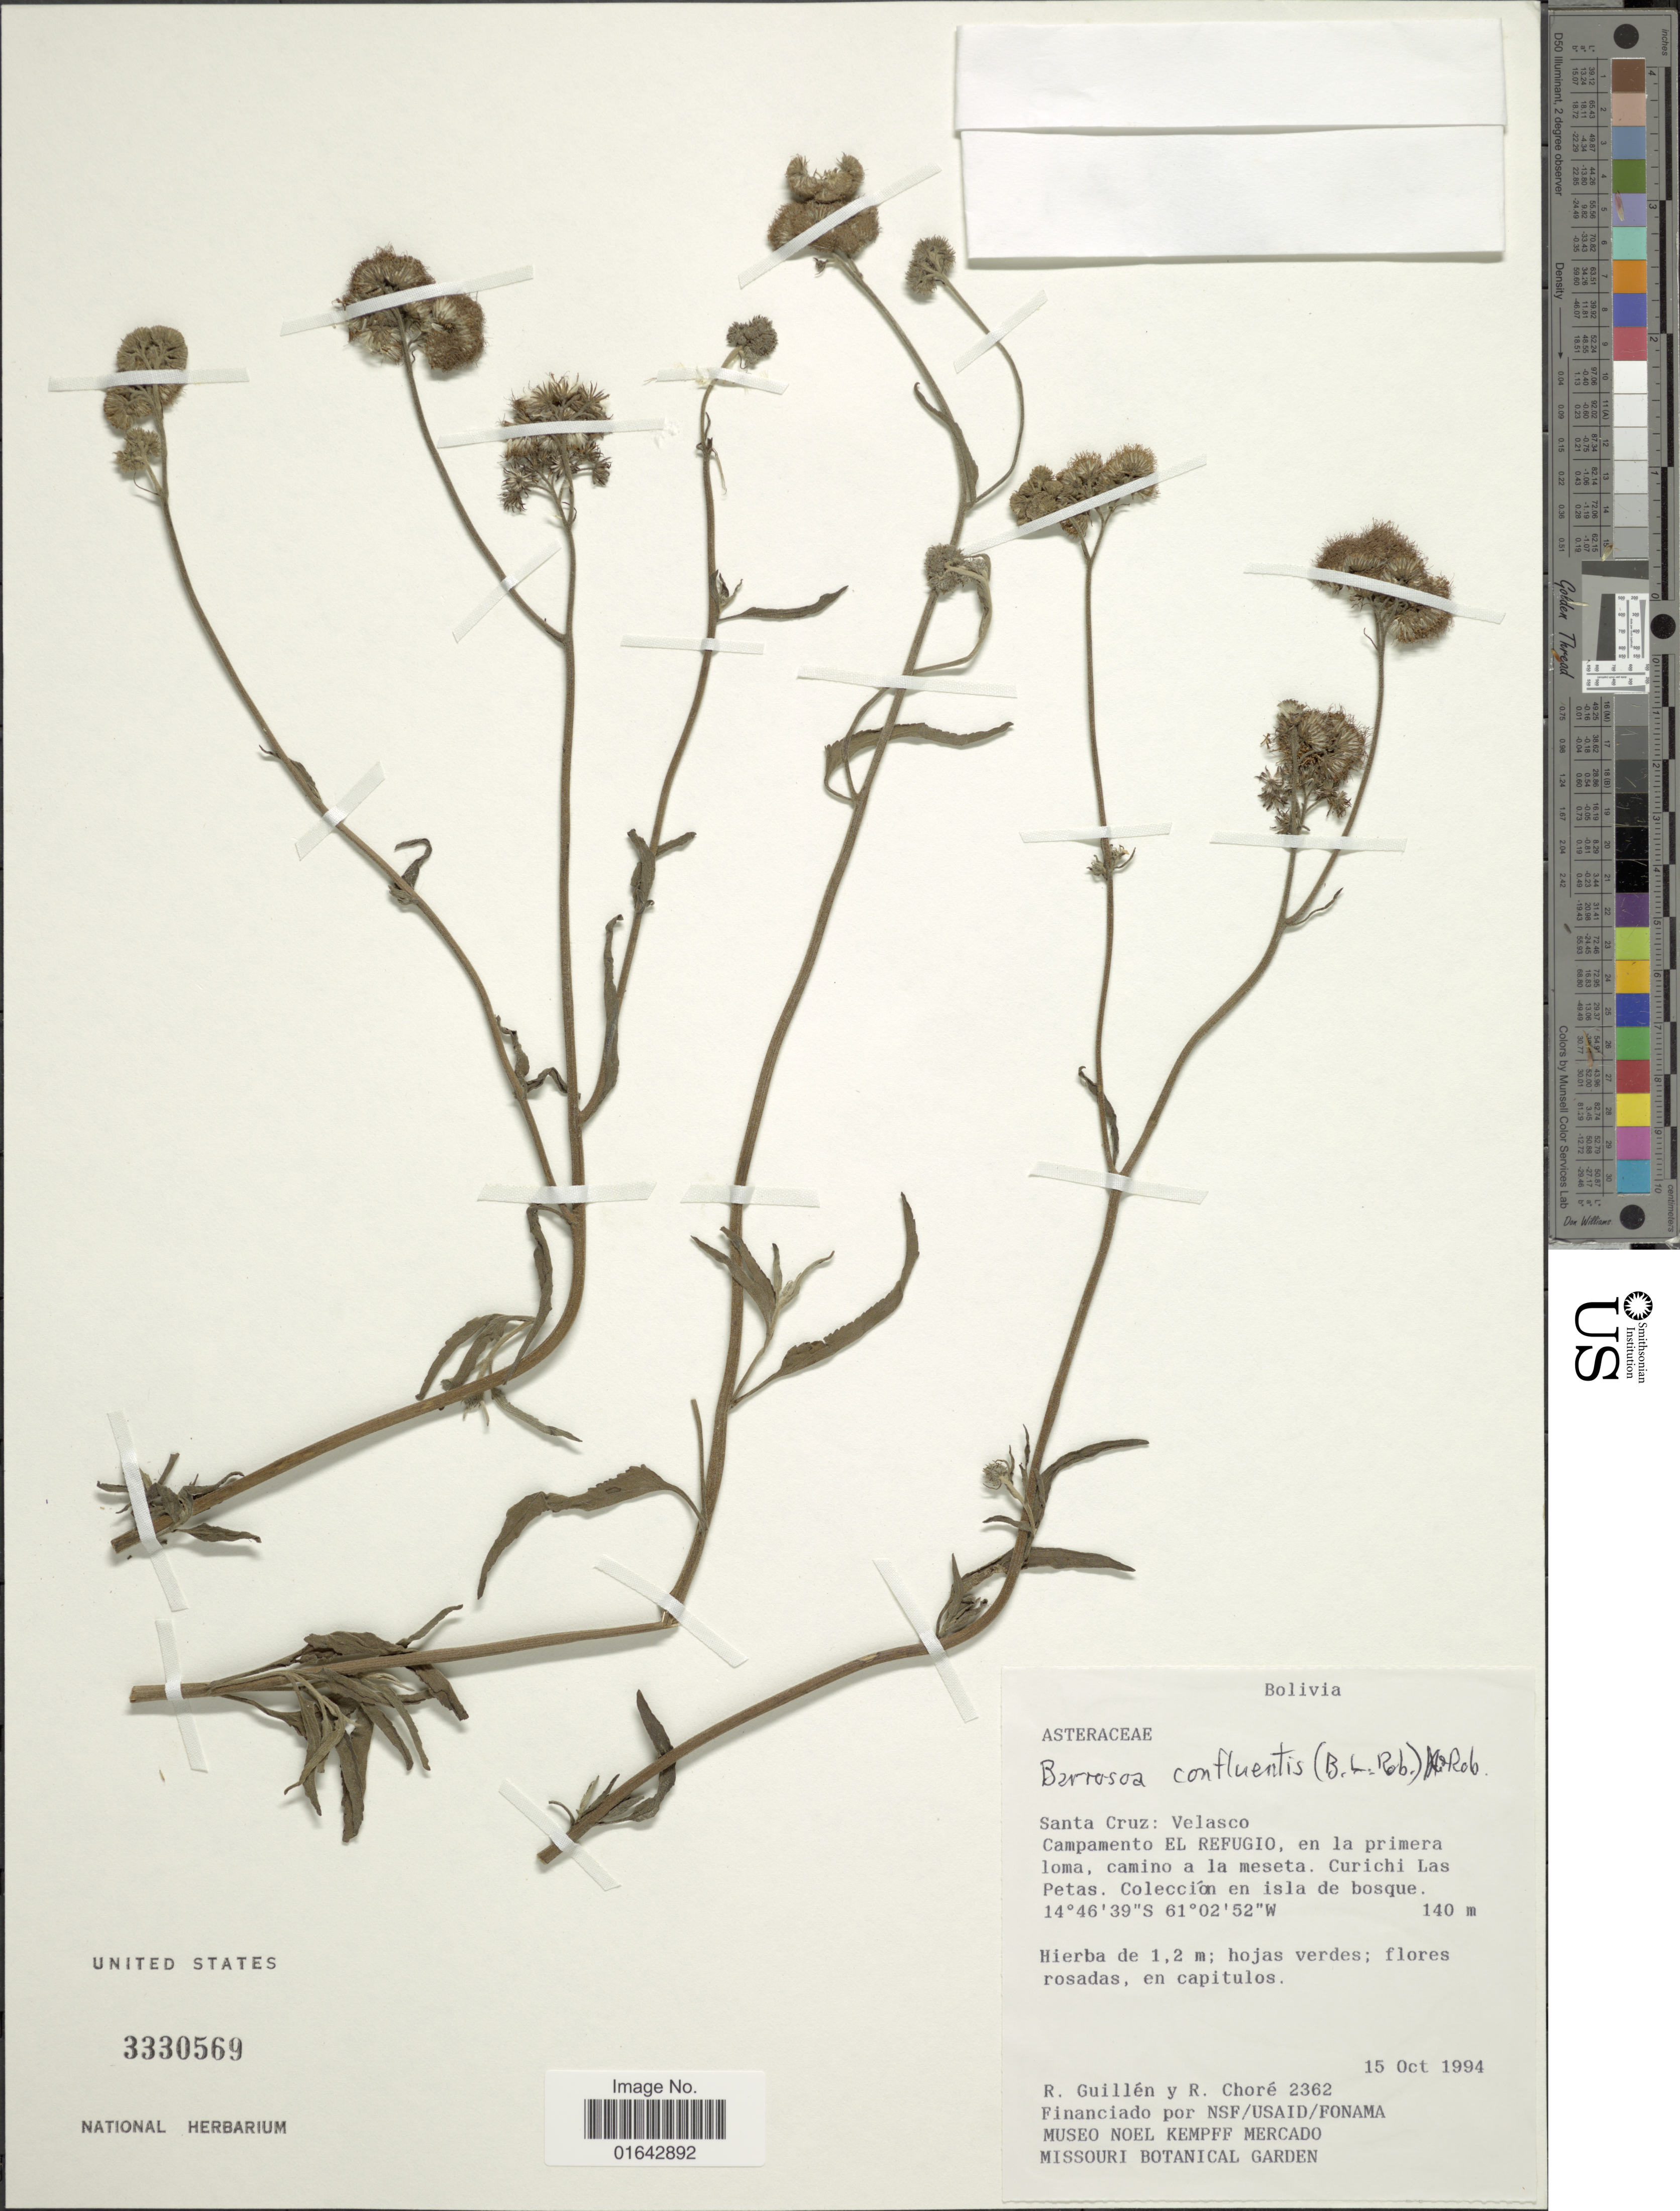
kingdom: Plantae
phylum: Tracheophyta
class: Magnoliopsida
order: Asterales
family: Asteraceae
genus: Barrosoa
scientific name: Barrosoa confluentis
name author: (B.L. Rob.) R.M. King & H. Rob.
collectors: R. Guillen & R. Choré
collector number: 2362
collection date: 1994-10-15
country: Bolivia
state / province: Santa Cruz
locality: Santa Cruz: Velasco. Campamento El Regufio, en la primera loma, camino a la meseta. Curichi Las Petas. Colección en isla de bosque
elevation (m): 140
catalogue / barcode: US 3330569